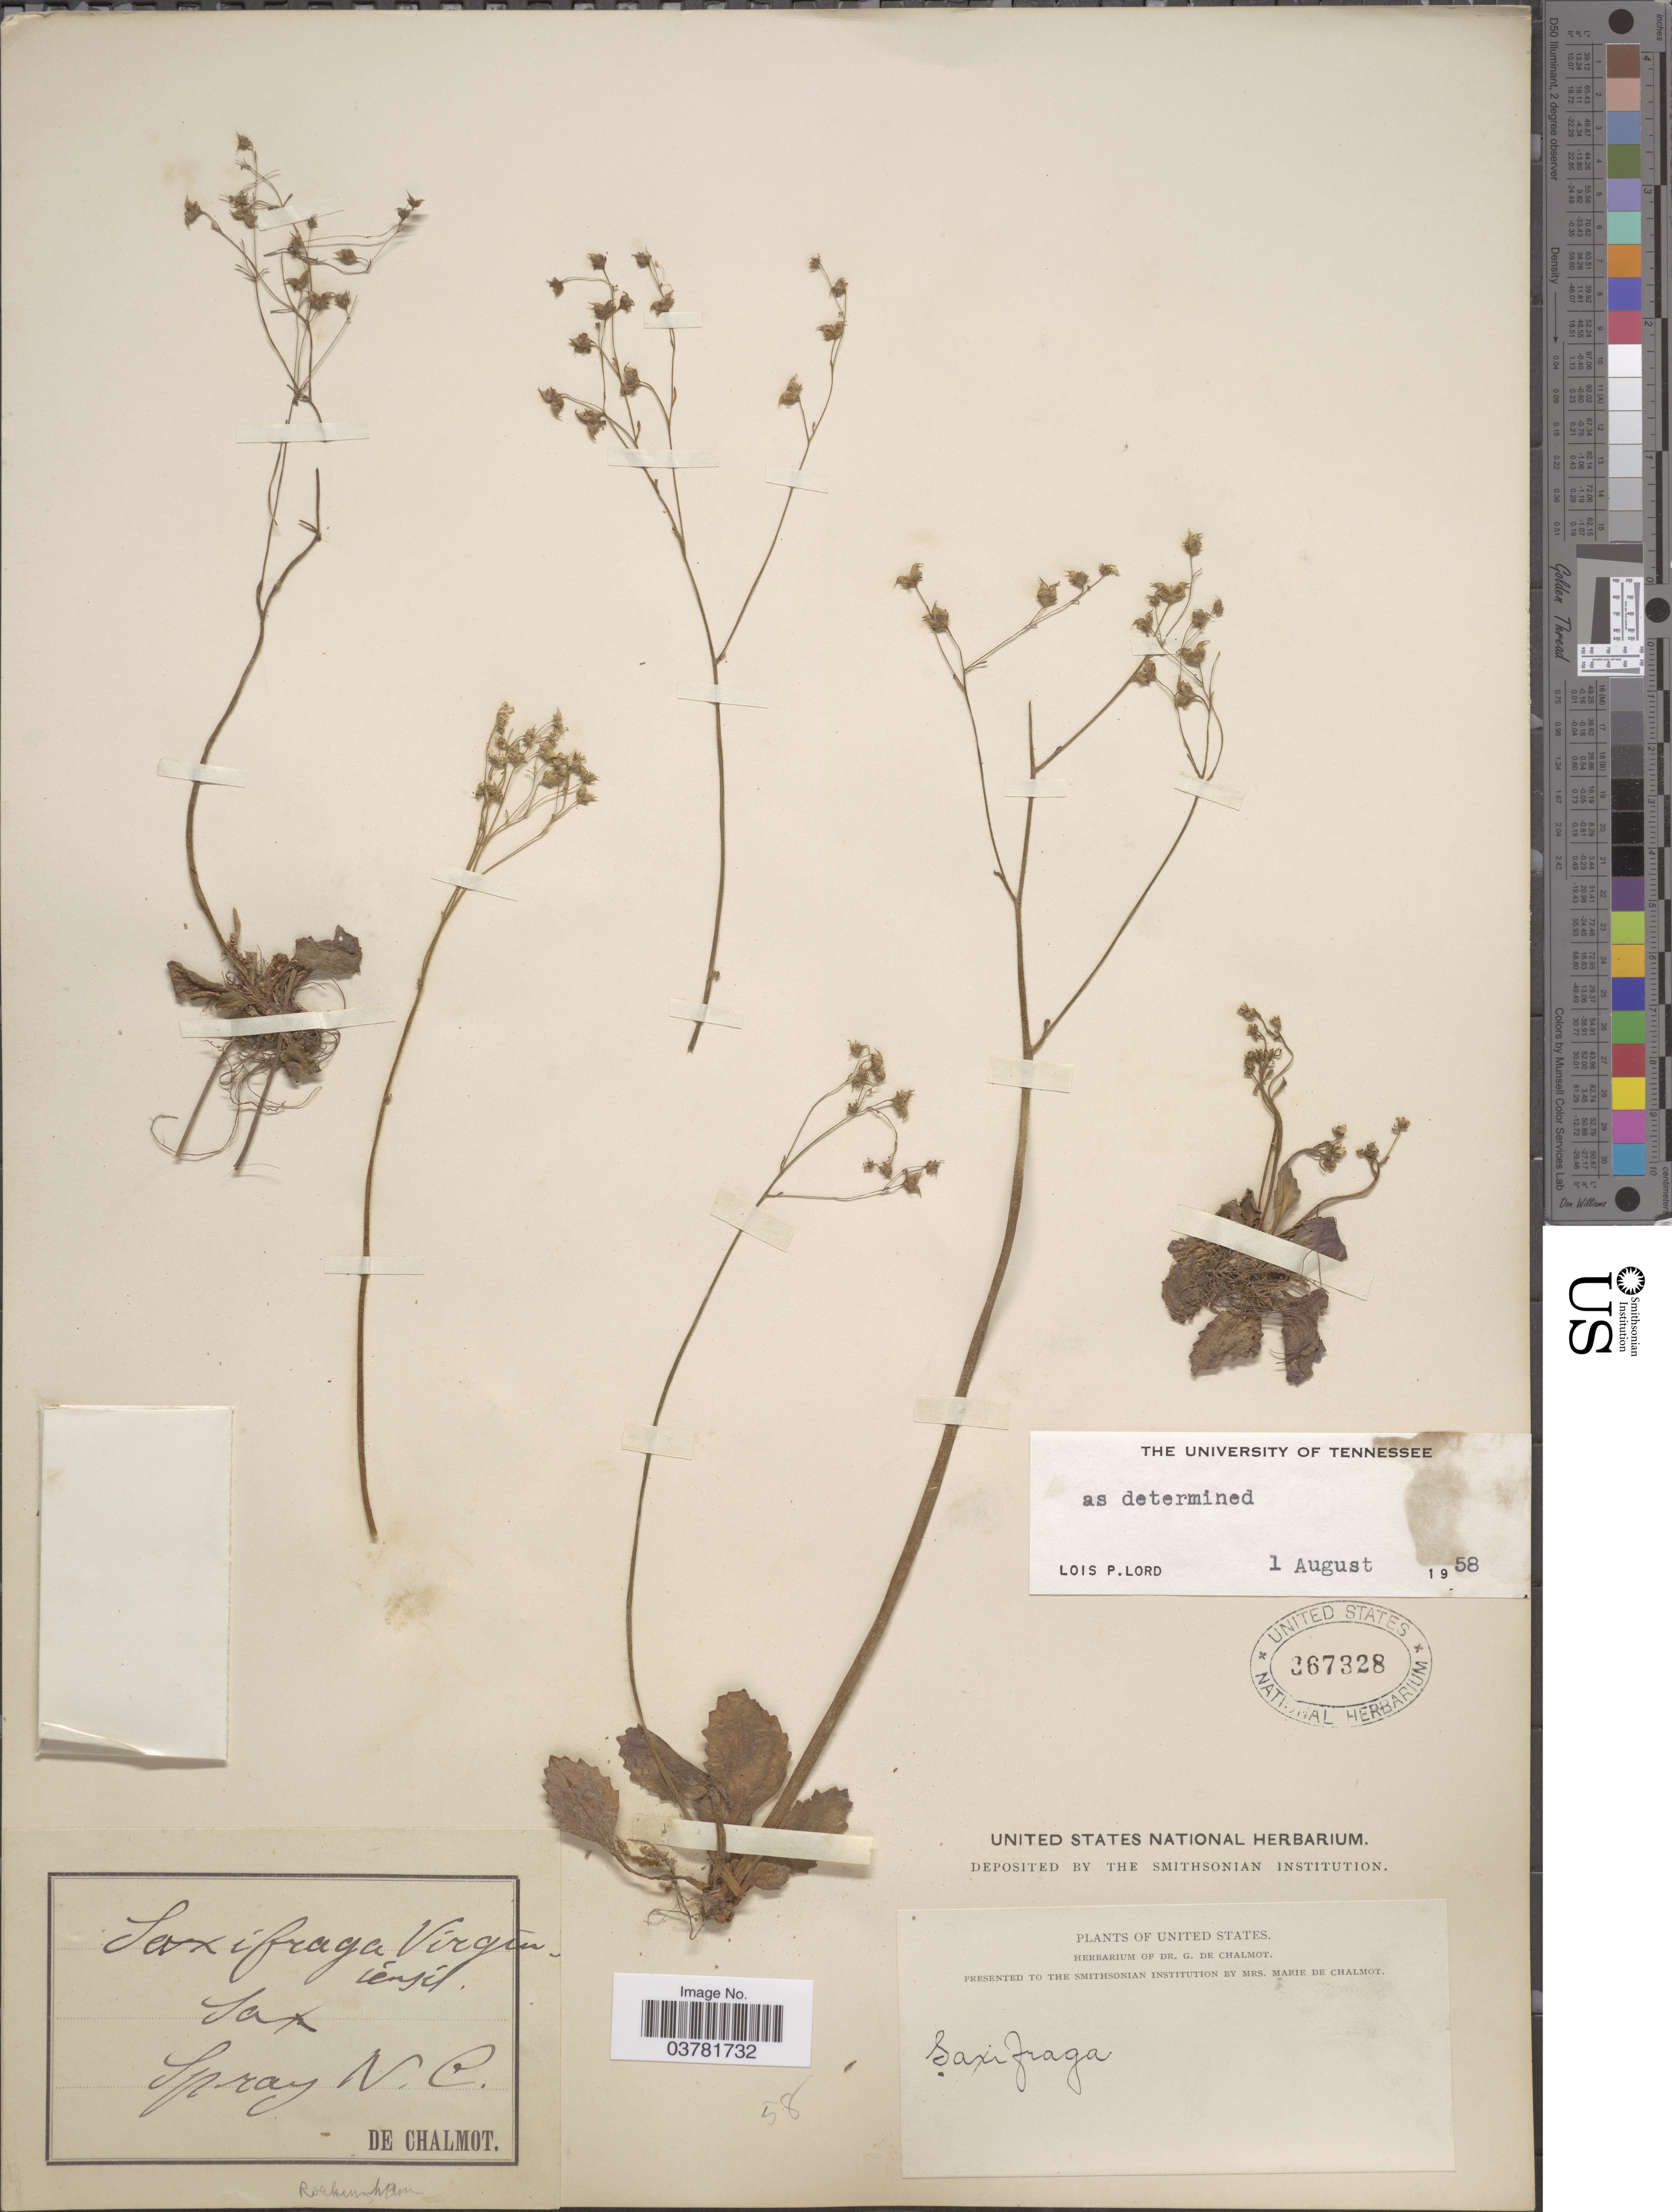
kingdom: Plantae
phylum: Tracheophyta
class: Magnoliopsida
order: Saxifragales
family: Saxifragaceae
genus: Micranthes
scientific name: Micranthes virginiensis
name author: (Michx.) Small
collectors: G. de Chalmot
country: United States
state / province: North Carolina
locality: Spray. Rockingham.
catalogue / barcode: US 367328